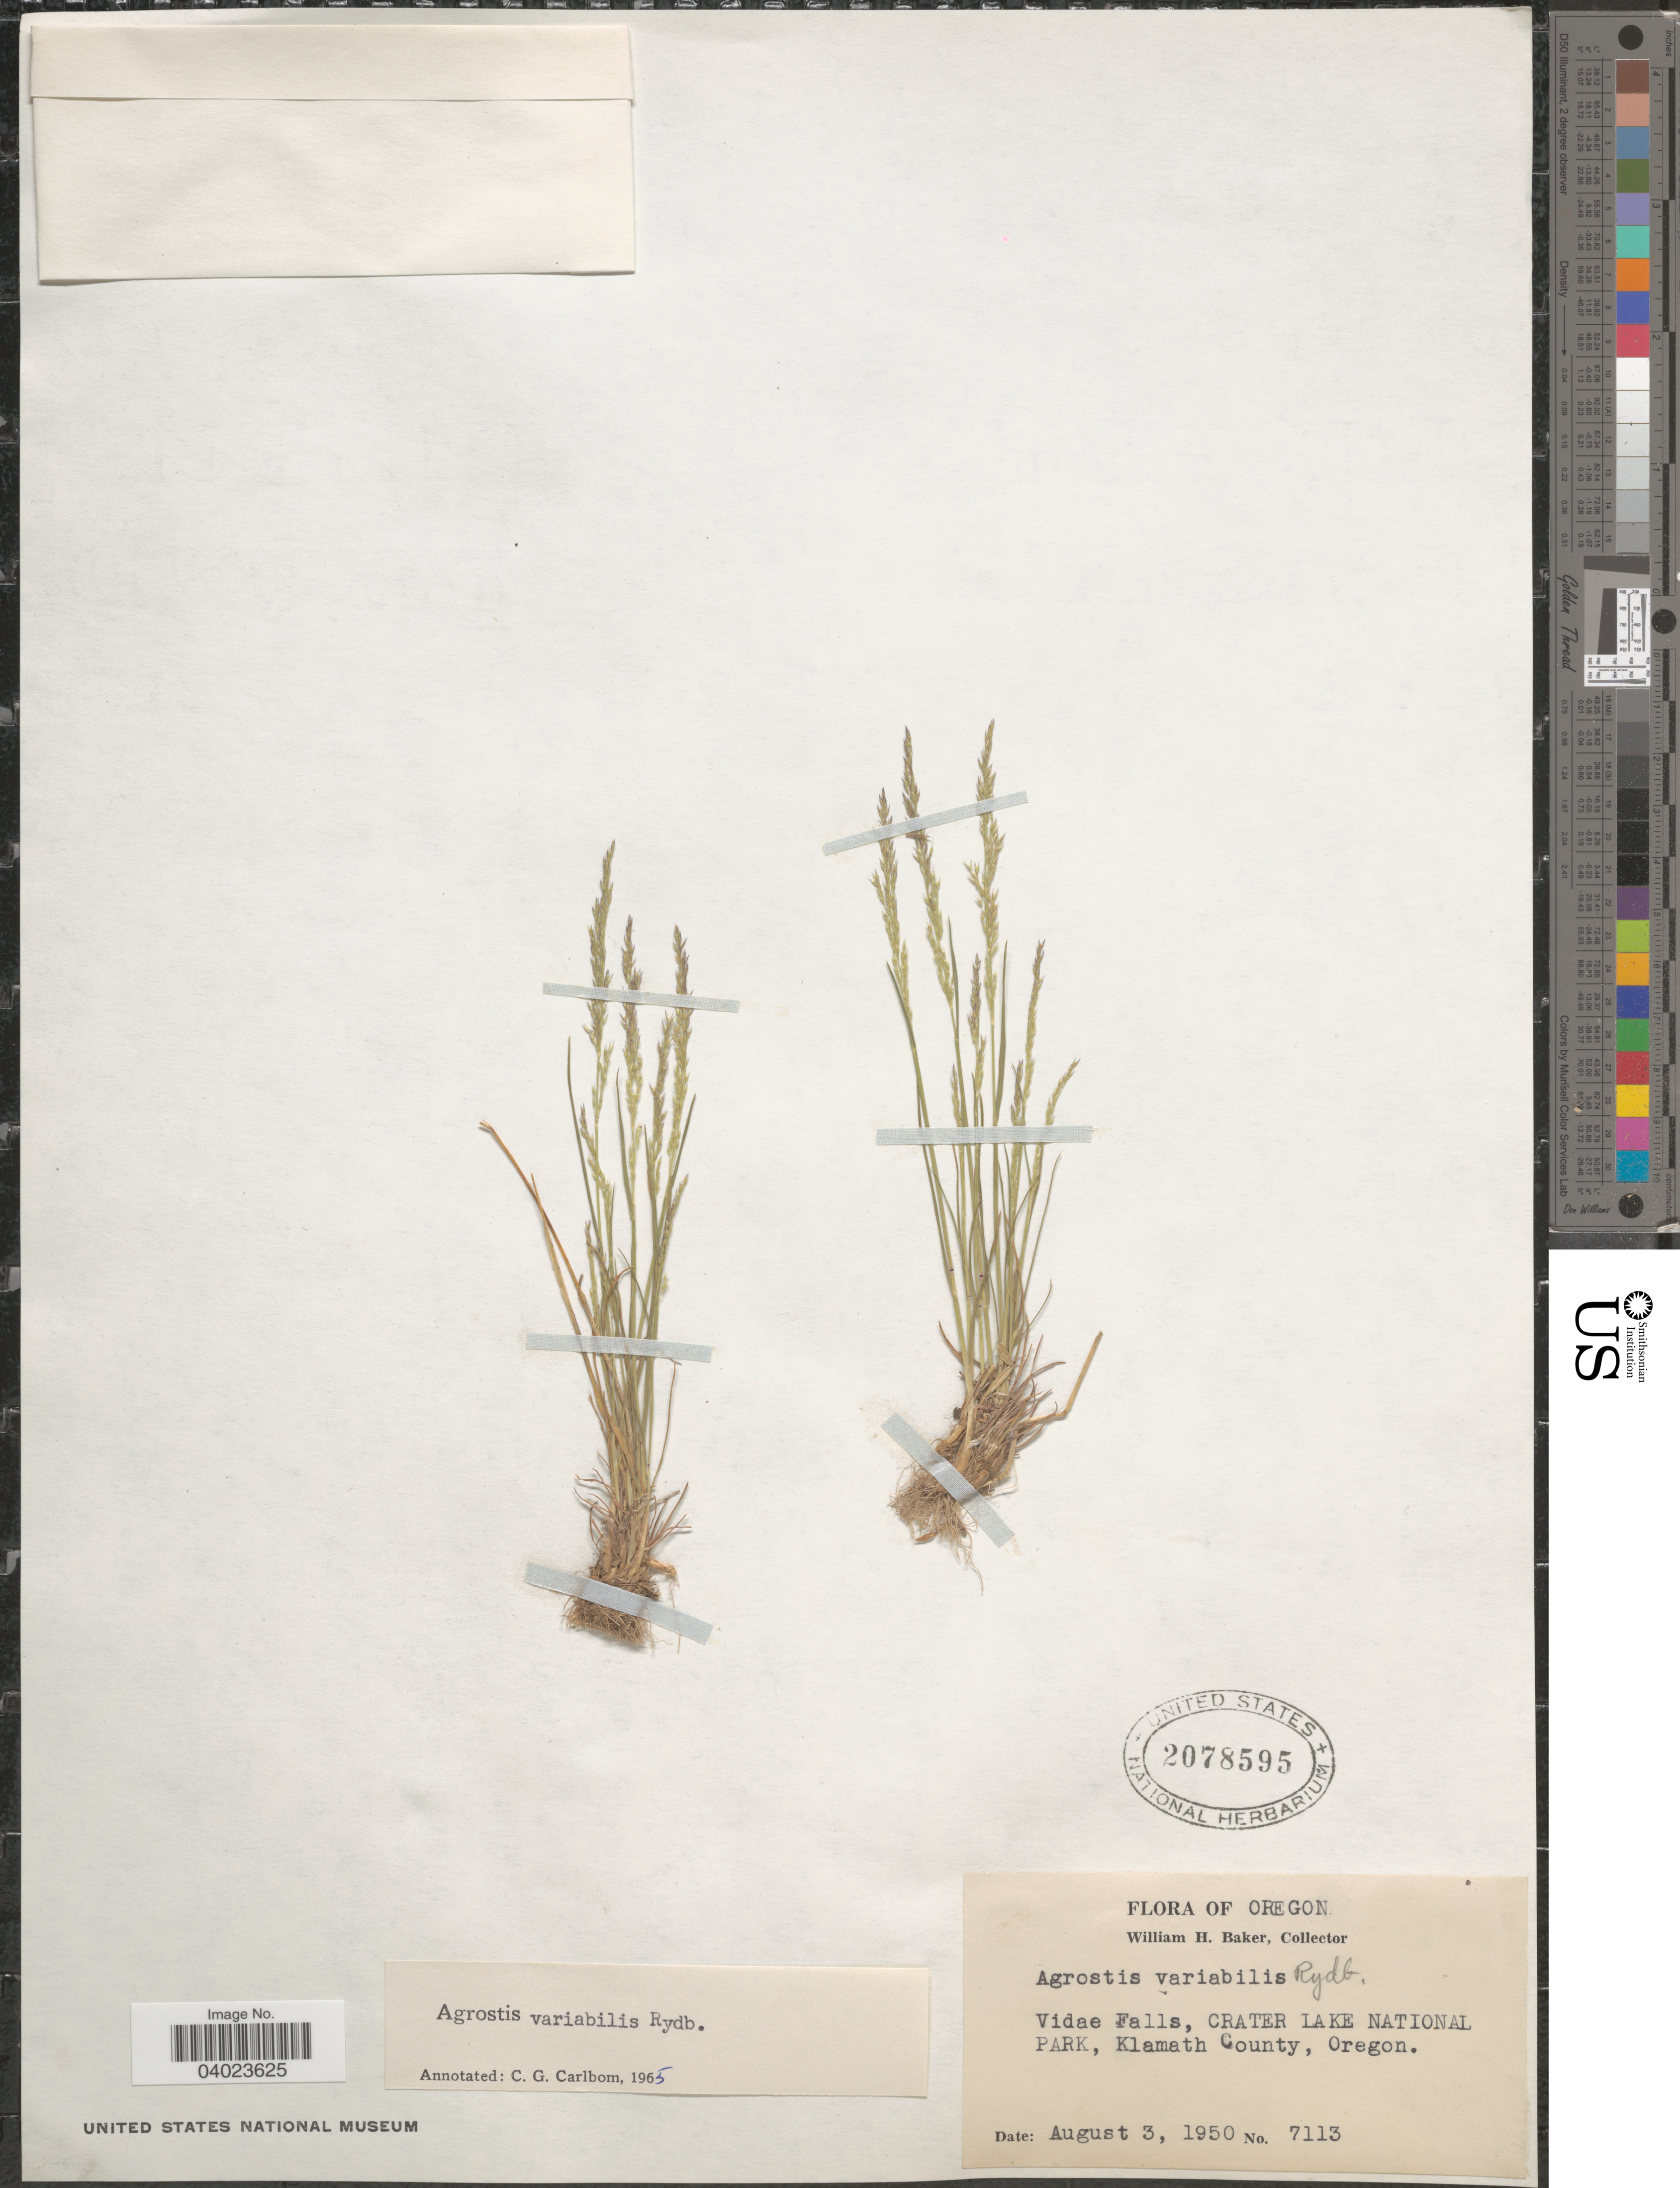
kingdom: Plantae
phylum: Tracheophyta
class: Liliopsida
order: Poales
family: Poaceae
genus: Agrostis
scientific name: Agrostis variabilis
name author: Rydb.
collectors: W. H. Baker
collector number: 7113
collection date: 1950-08-03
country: United States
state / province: Oregon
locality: Vidae Falls, Crater Lake National Park, Klamath County.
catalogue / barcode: US 2078595